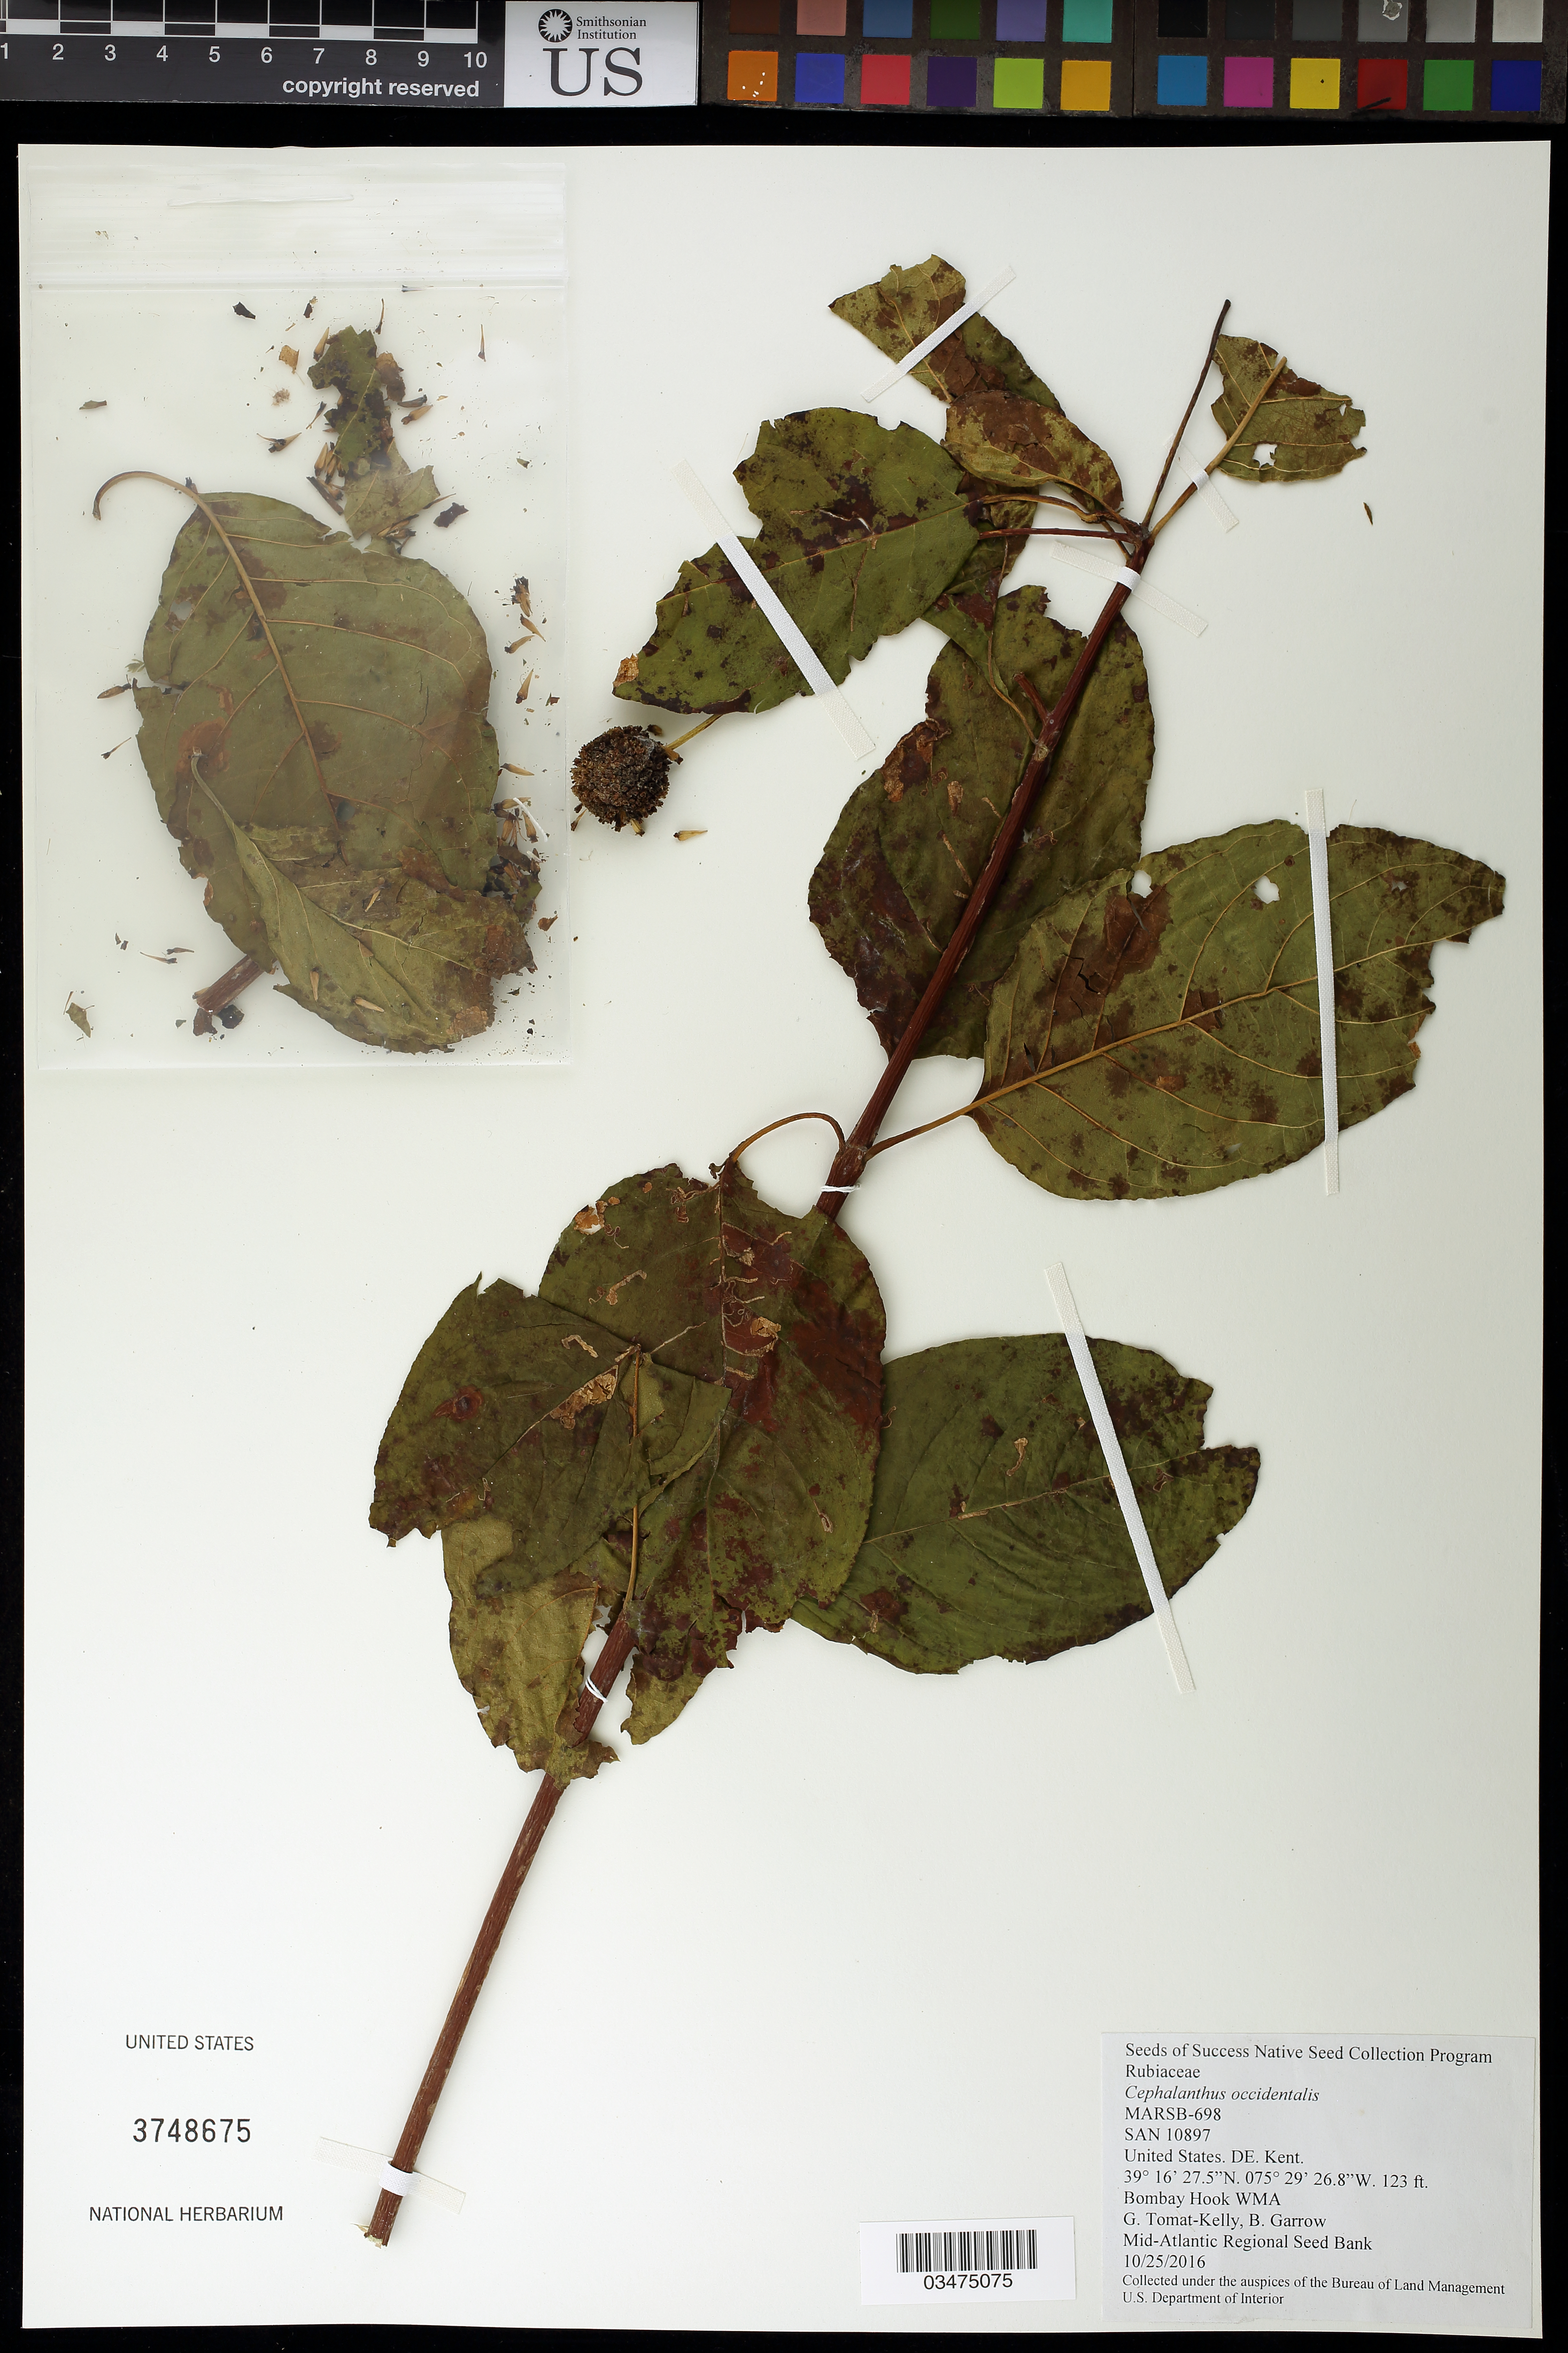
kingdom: Plantae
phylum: Tracheophyta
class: Magnoliopsida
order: Gentianales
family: Rubiaceae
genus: Cephalanthus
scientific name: Cephalanthus occidentalis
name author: L.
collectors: G. Tomat-Kelly & B. Garrow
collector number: MARSB-698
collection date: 2016-10-25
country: United States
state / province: Delaware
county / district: Kent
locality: Bombay Hook WMA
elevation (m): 37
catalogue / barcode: US 3748675